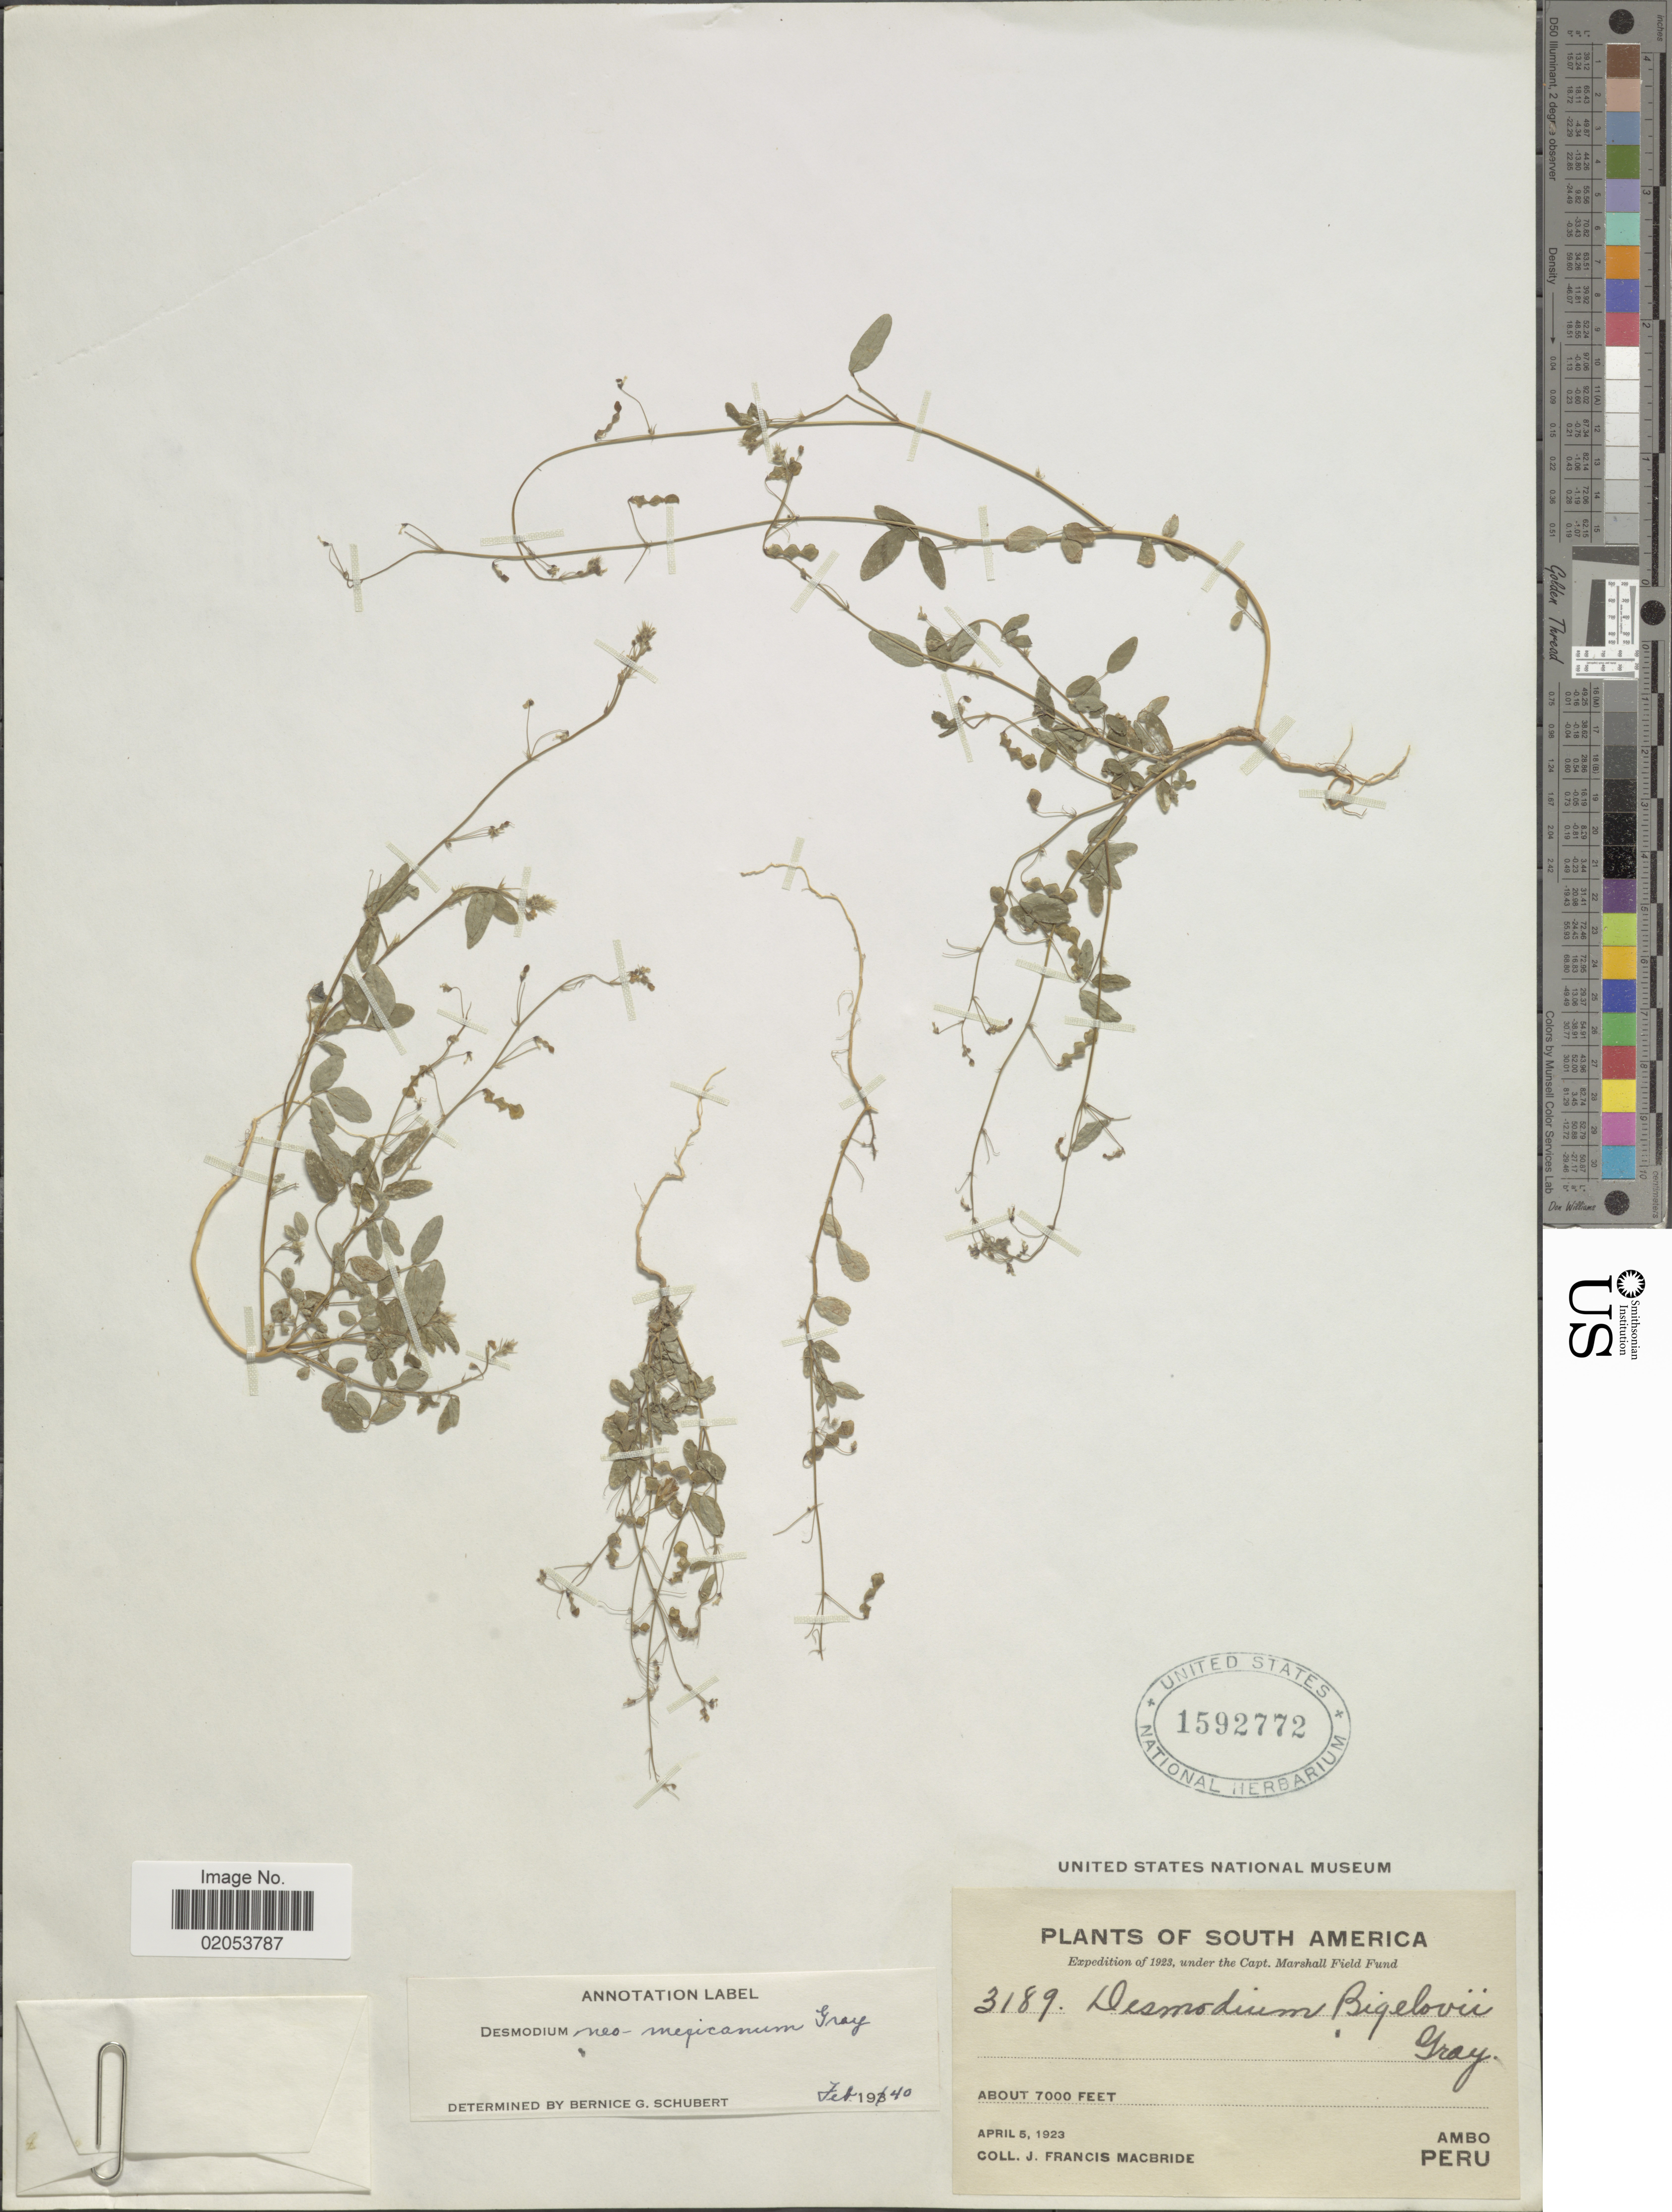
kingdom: Plantae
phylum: Tracheophyta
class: Magnoliopsida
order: Fabales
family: Fabaceae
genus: Desmodium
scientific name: Desmodium neomexicanum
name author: A. Gray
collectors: J. F. Macbride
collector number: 3189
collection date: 1923-04-05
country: Peru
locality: Ambo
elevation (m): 2134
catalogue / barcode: US 1592772